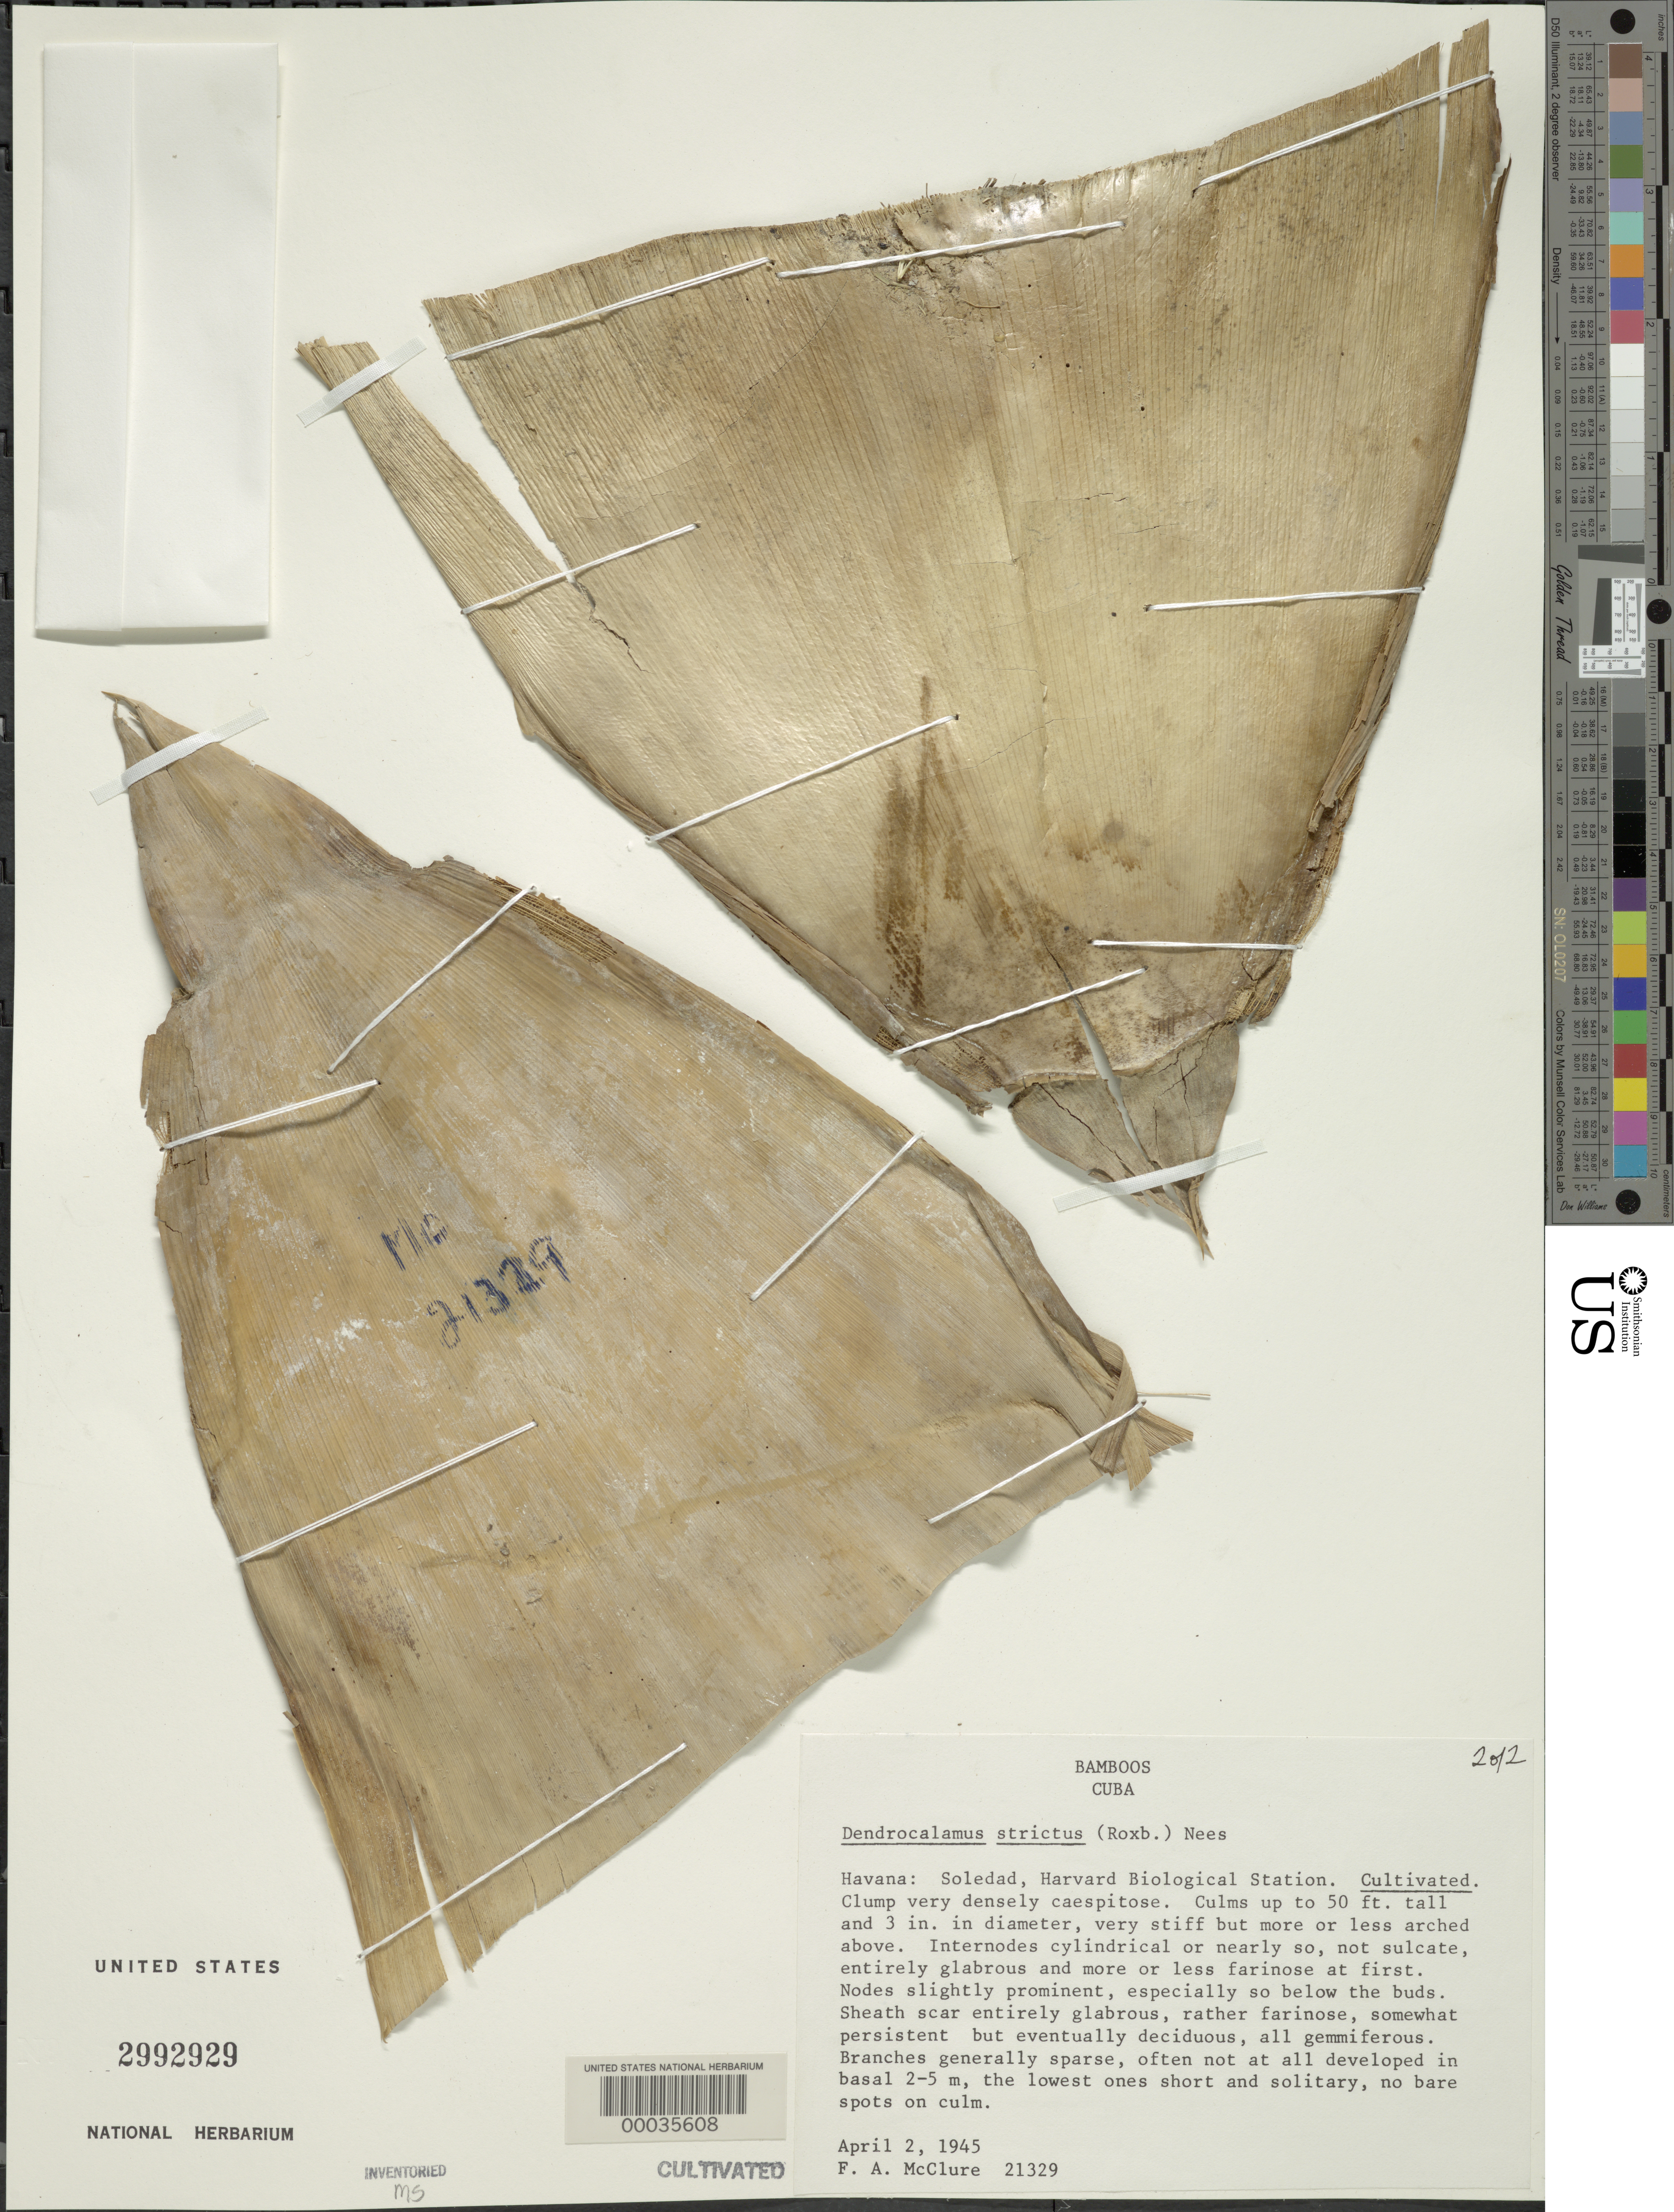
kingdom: Plantae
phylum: Tracheophyta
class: Liliopsida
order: Poales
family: Poaceae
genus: Dendrocalamus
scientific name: Dendrocalamus strictus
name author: (Roxb.) Nees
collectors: F. A. McClure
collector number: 21329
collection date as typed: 02 Apr 1945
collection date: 1945-04-02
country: Cuba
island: Greater Antilles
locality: Harvard biological station - Soledad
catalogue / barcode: US 2992929